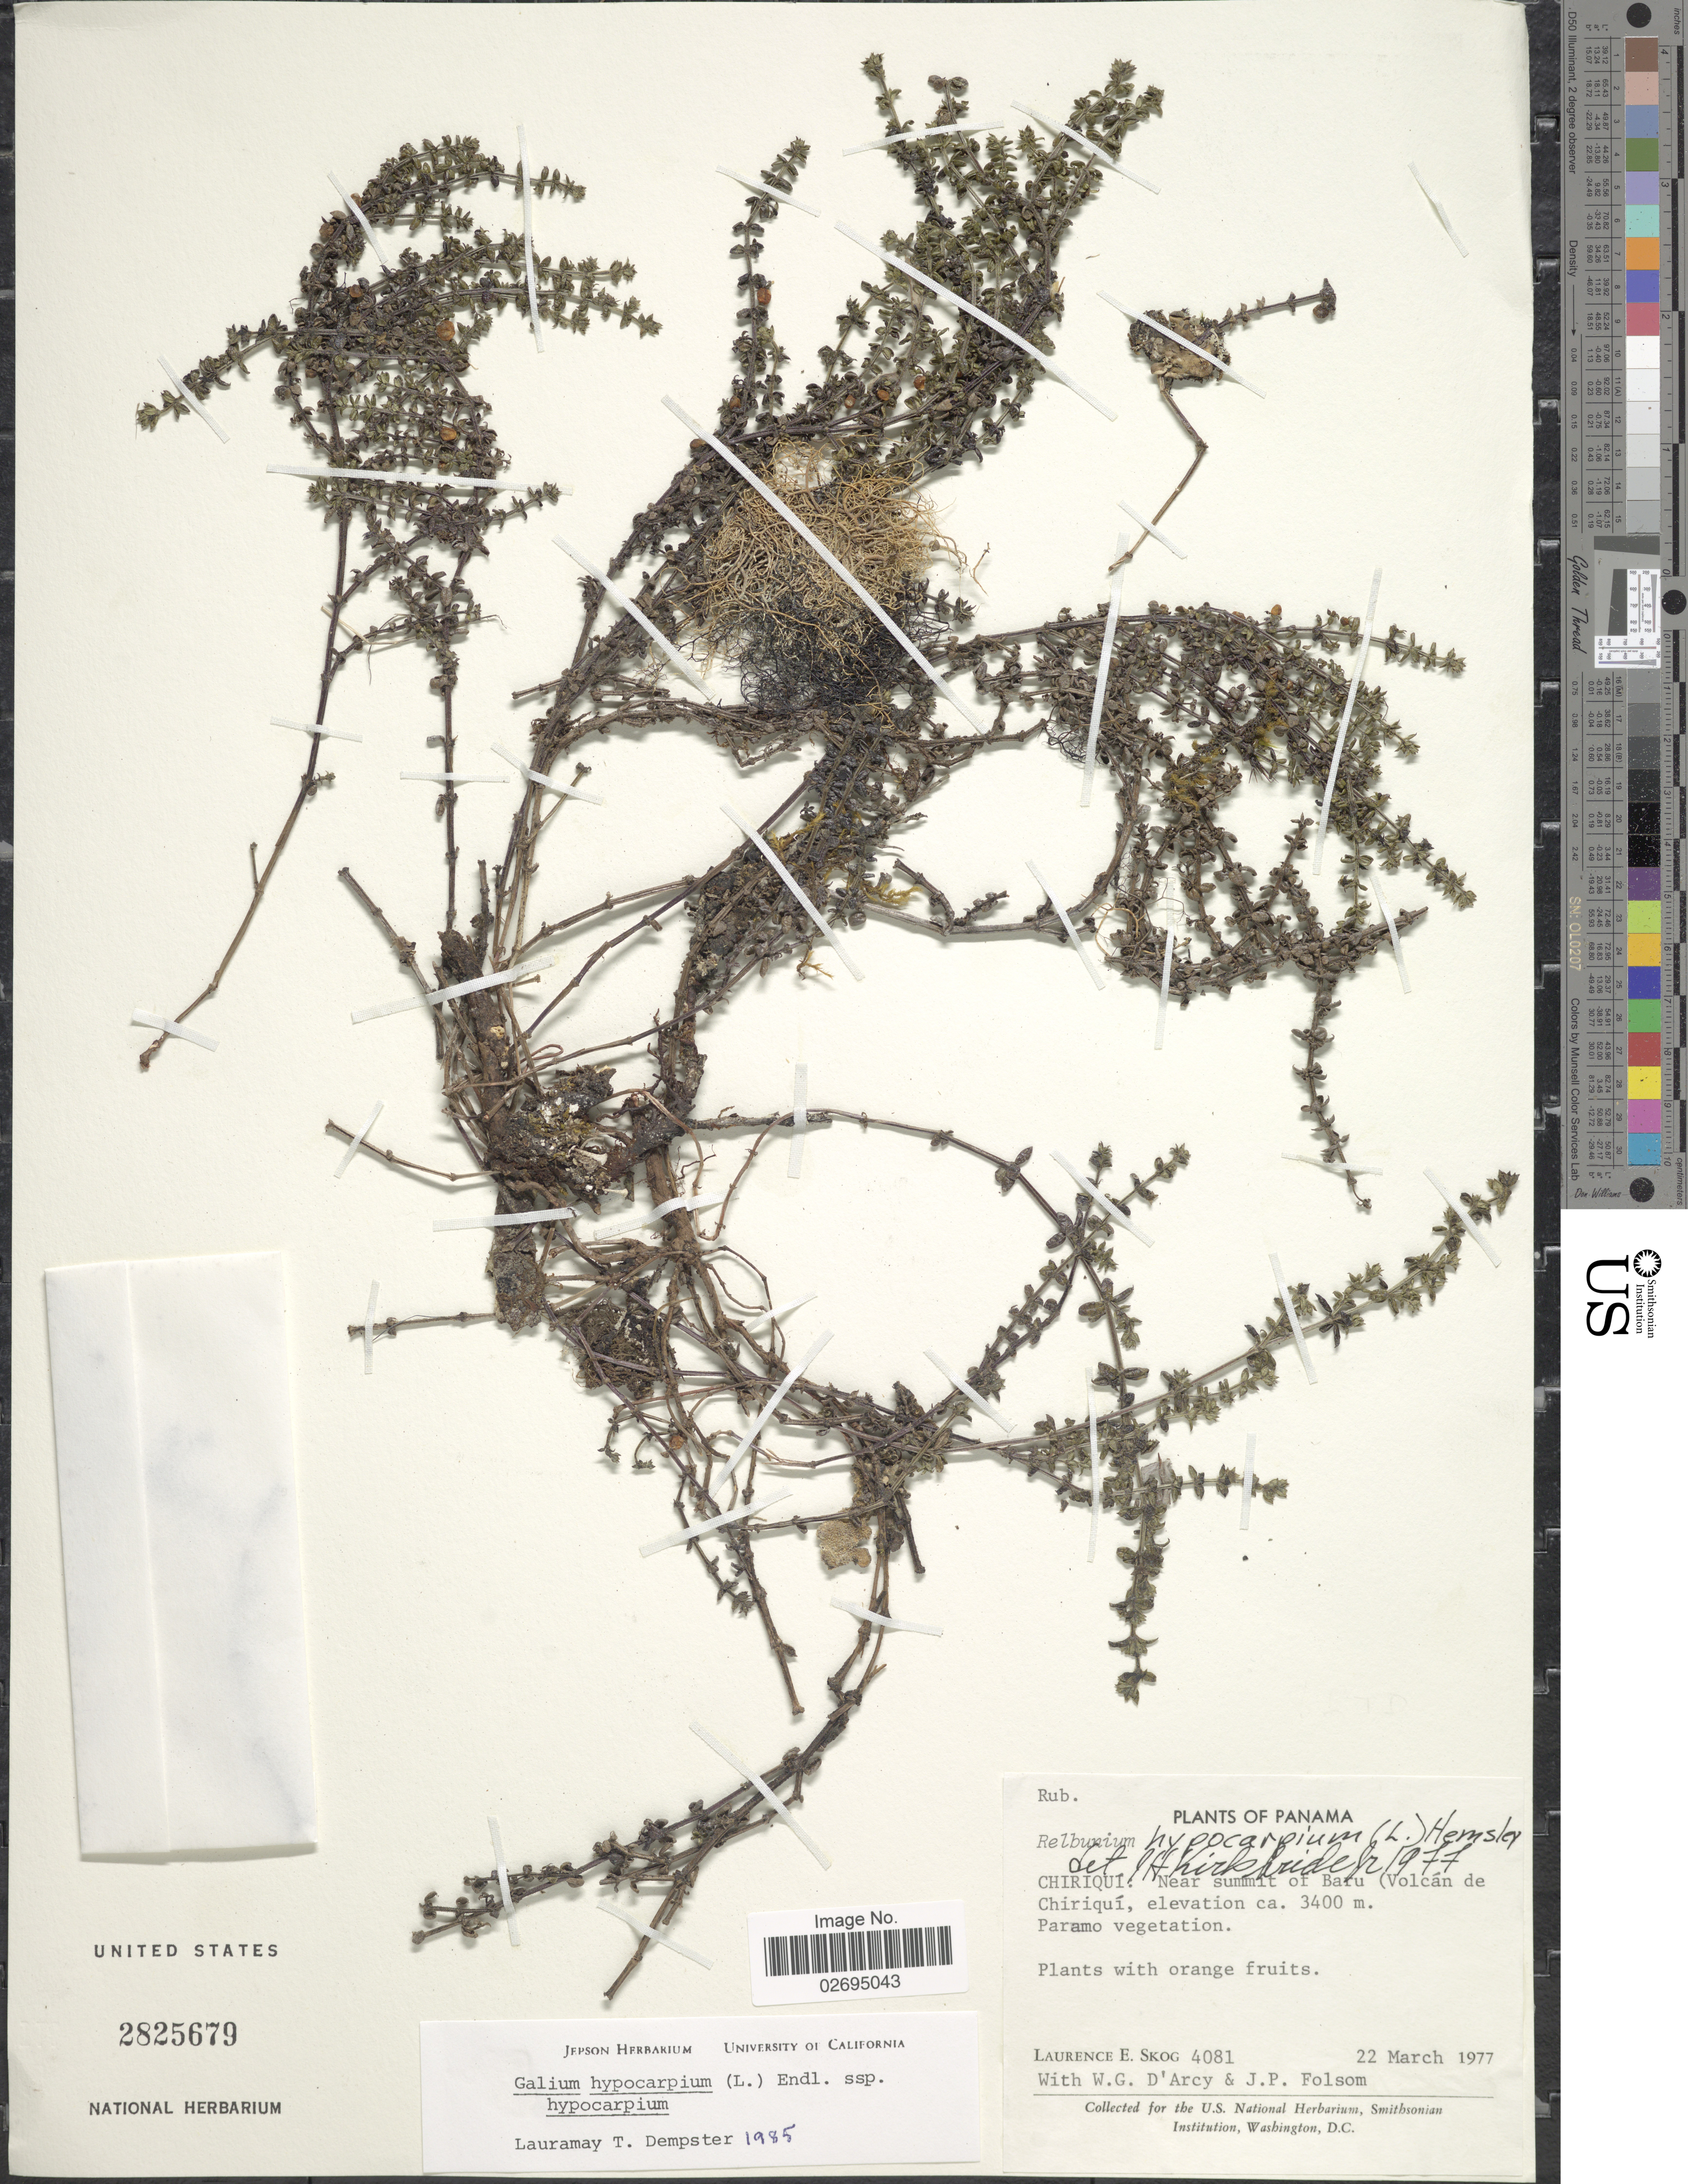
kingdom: Plantae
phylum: Tracheophyta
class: Magnoliopsida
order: Gentianales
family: Rubiaceae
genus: Galium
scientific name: Galium hypocarpium subsp. hypocarpium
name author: (L.) Endl. ex Griseb.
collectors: L. E. Skog, W. G. D'Arcy & J. P. Folsom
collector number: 4081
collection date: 1971-03-22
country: Panama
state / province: Chiriqui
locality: Near summit of Baru (Volcán de Chiriquí)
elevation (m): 3400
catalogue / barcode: US 2825679